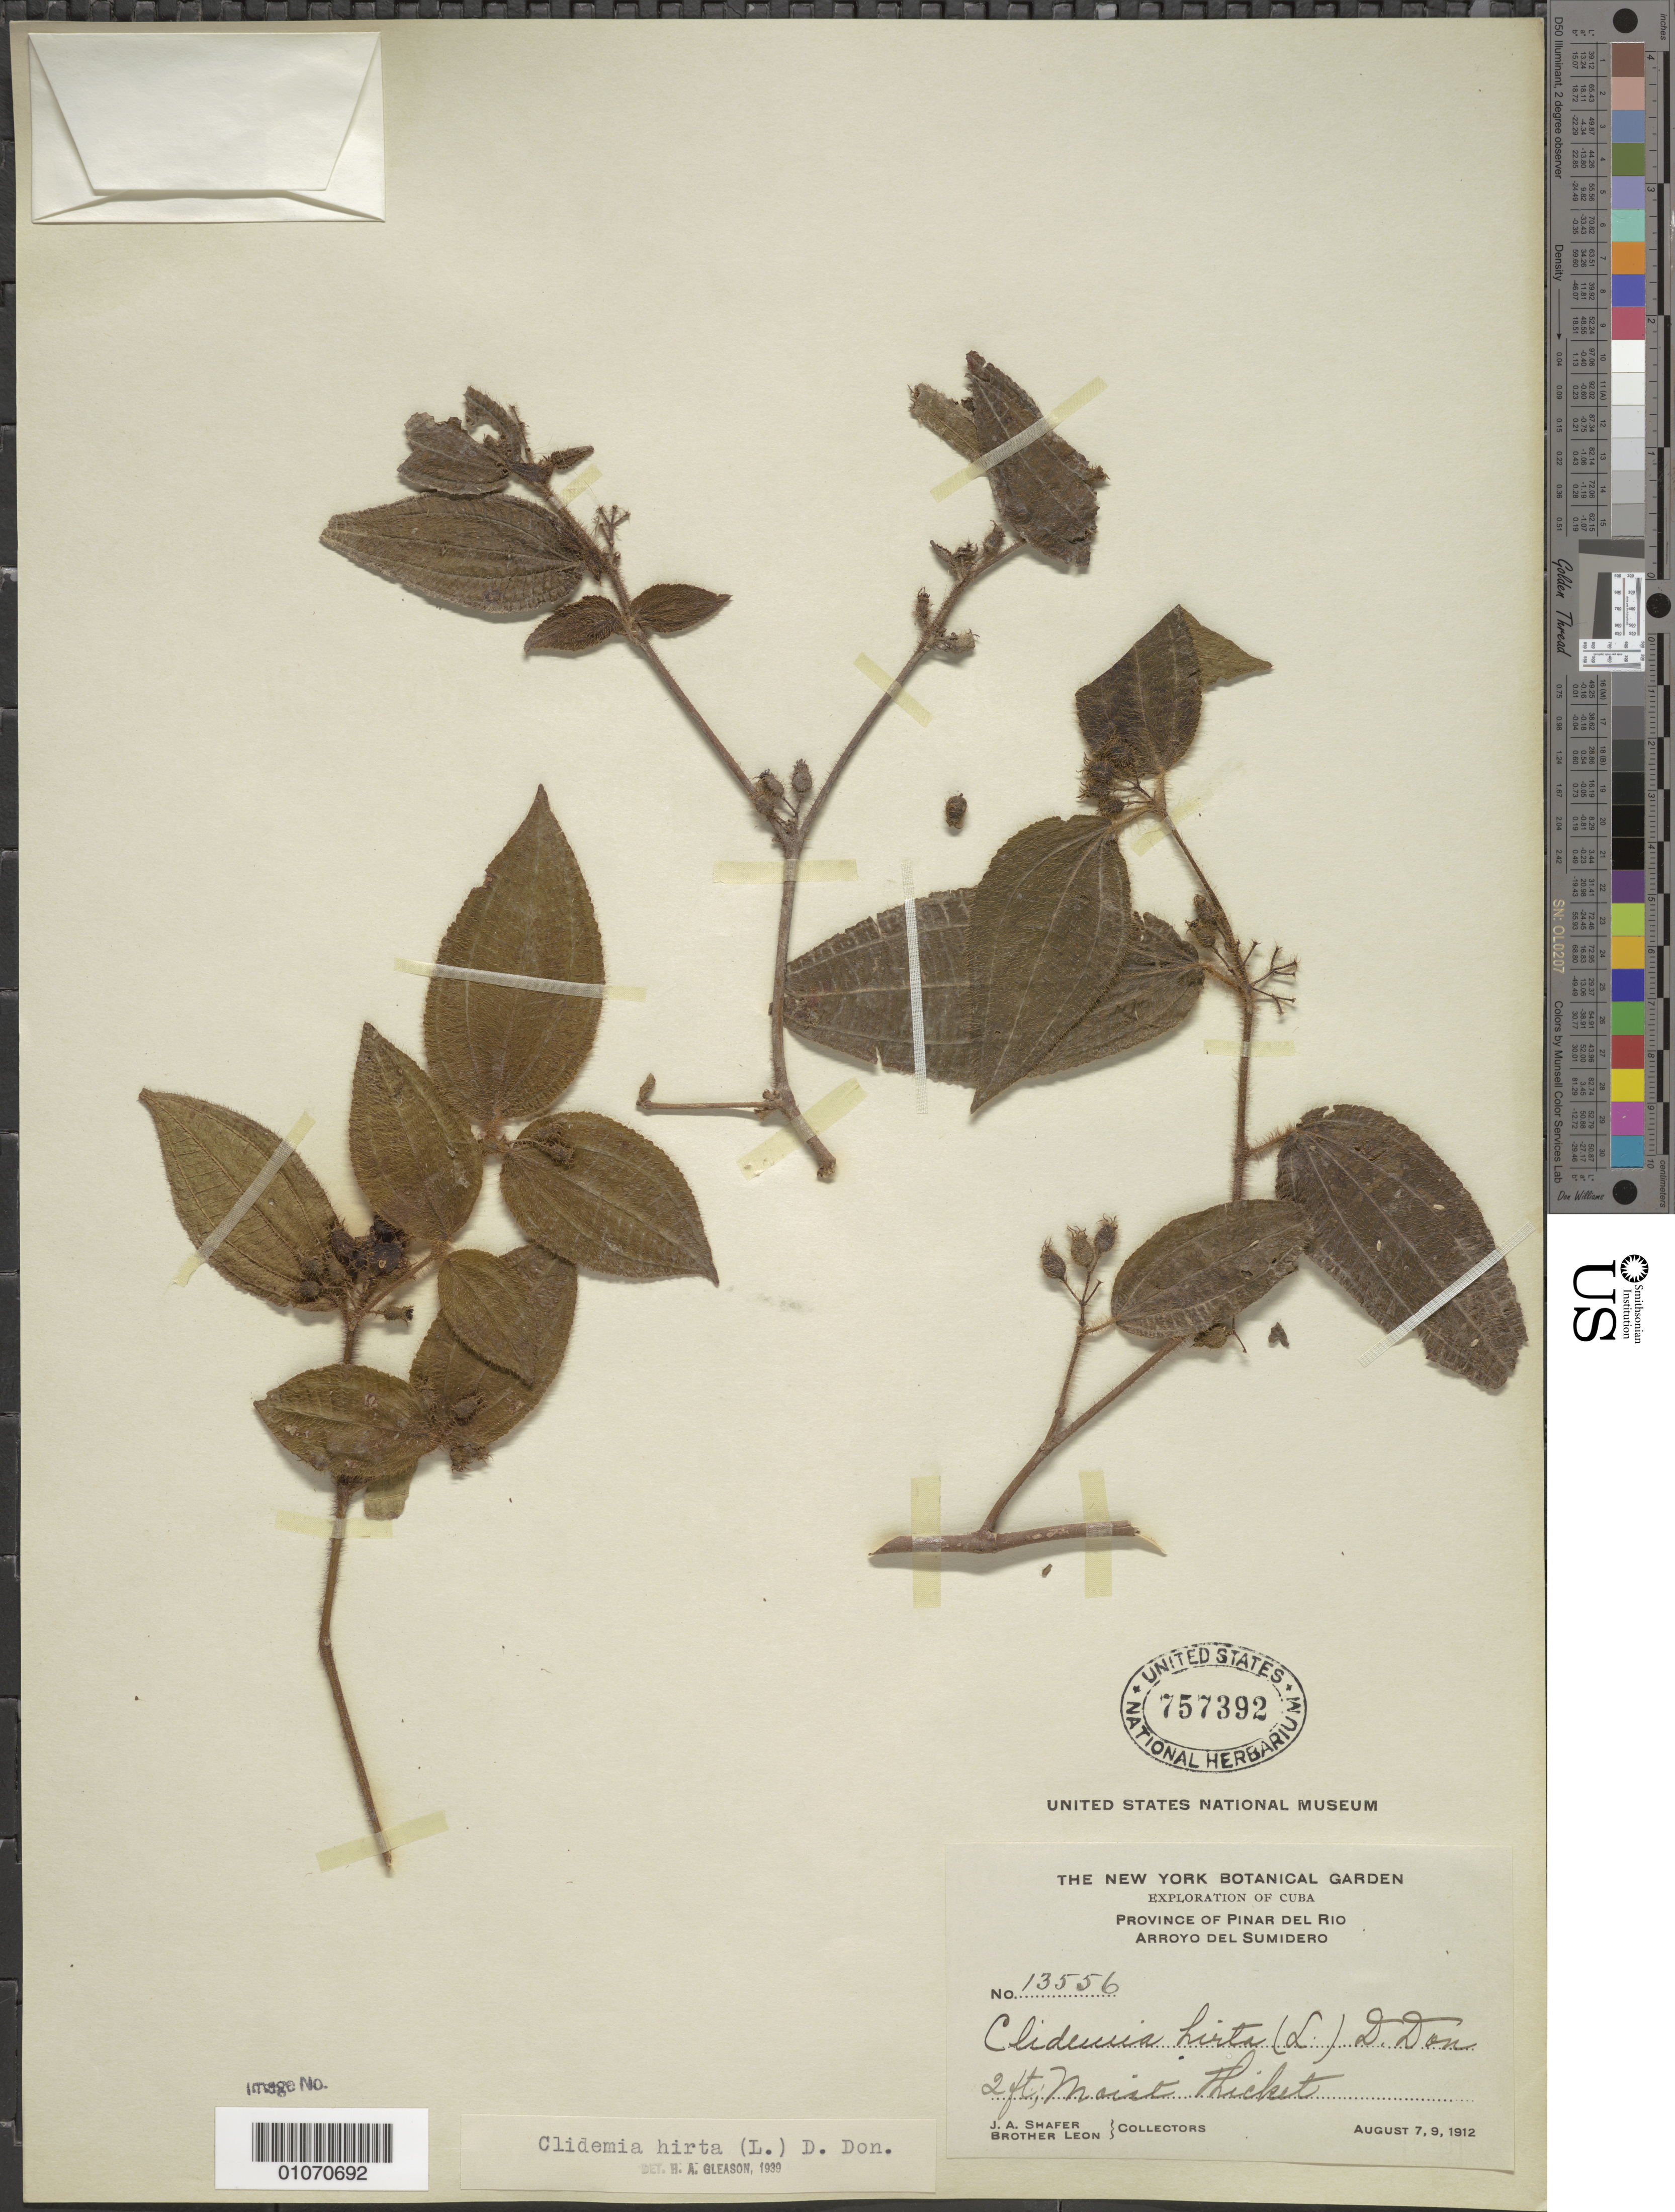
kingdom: Plantae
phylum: Tracheophyta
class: Magnoliopsida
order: Myrtales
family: Melastomataceae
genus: Clidemia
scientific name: Clidemia hirta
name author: (L.) D. Don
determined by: Gleason, H. A.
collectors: J. A. Shafer & Bro. León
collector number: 13556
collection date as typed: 07 Aug 1912 and 09 Aug 1912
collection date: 1912-08-07,1912-08-09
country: Cuba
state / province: Pinar del Rio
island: Cuba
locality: Arroyo Del Sumidero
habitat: Moist thicket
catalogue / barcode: US 757392